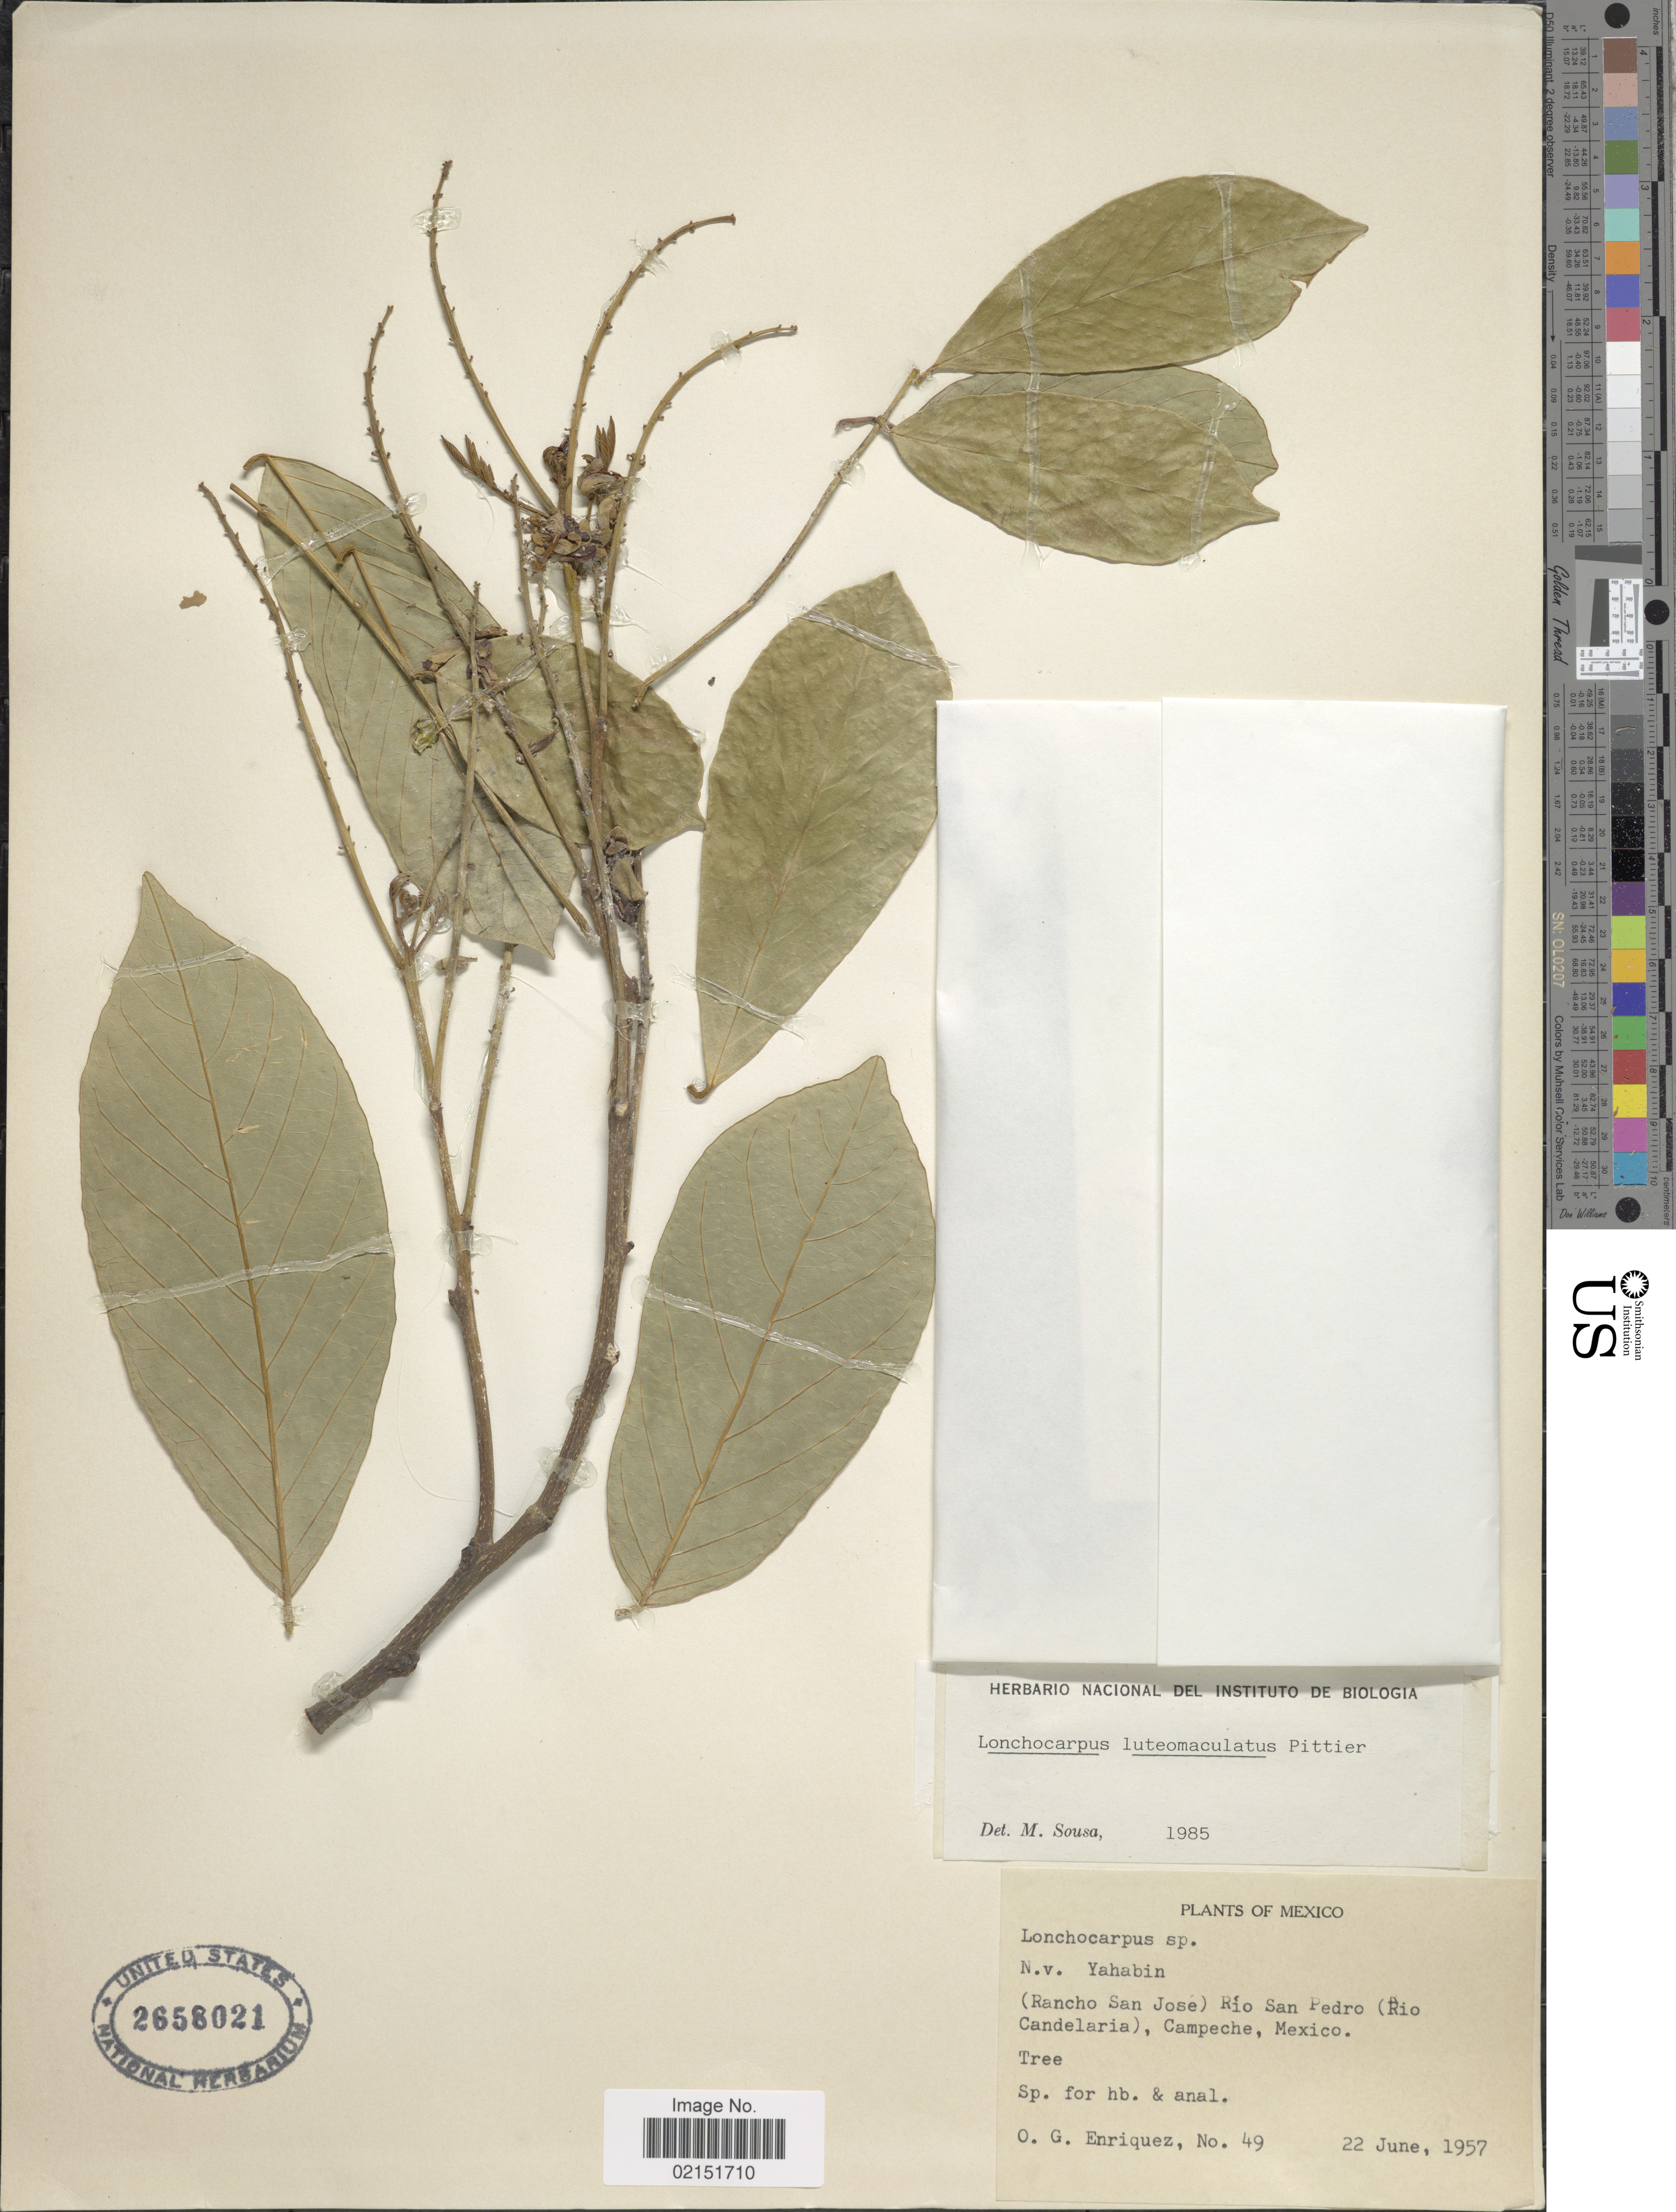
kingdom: Plantae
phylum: Tracheophyta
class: Magnoliopsida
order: Fabales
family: Fabaceae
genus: Lonchocarpus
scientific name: Lonchocarpus luteomaculatus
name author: Pittier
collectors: O. Enriquez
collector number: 49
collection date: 1957-06-22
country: Mexico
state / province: Campeche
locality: (Rancho San Jose) Rio San Pedro (Rio Candelaria)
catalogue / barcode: US 2658021